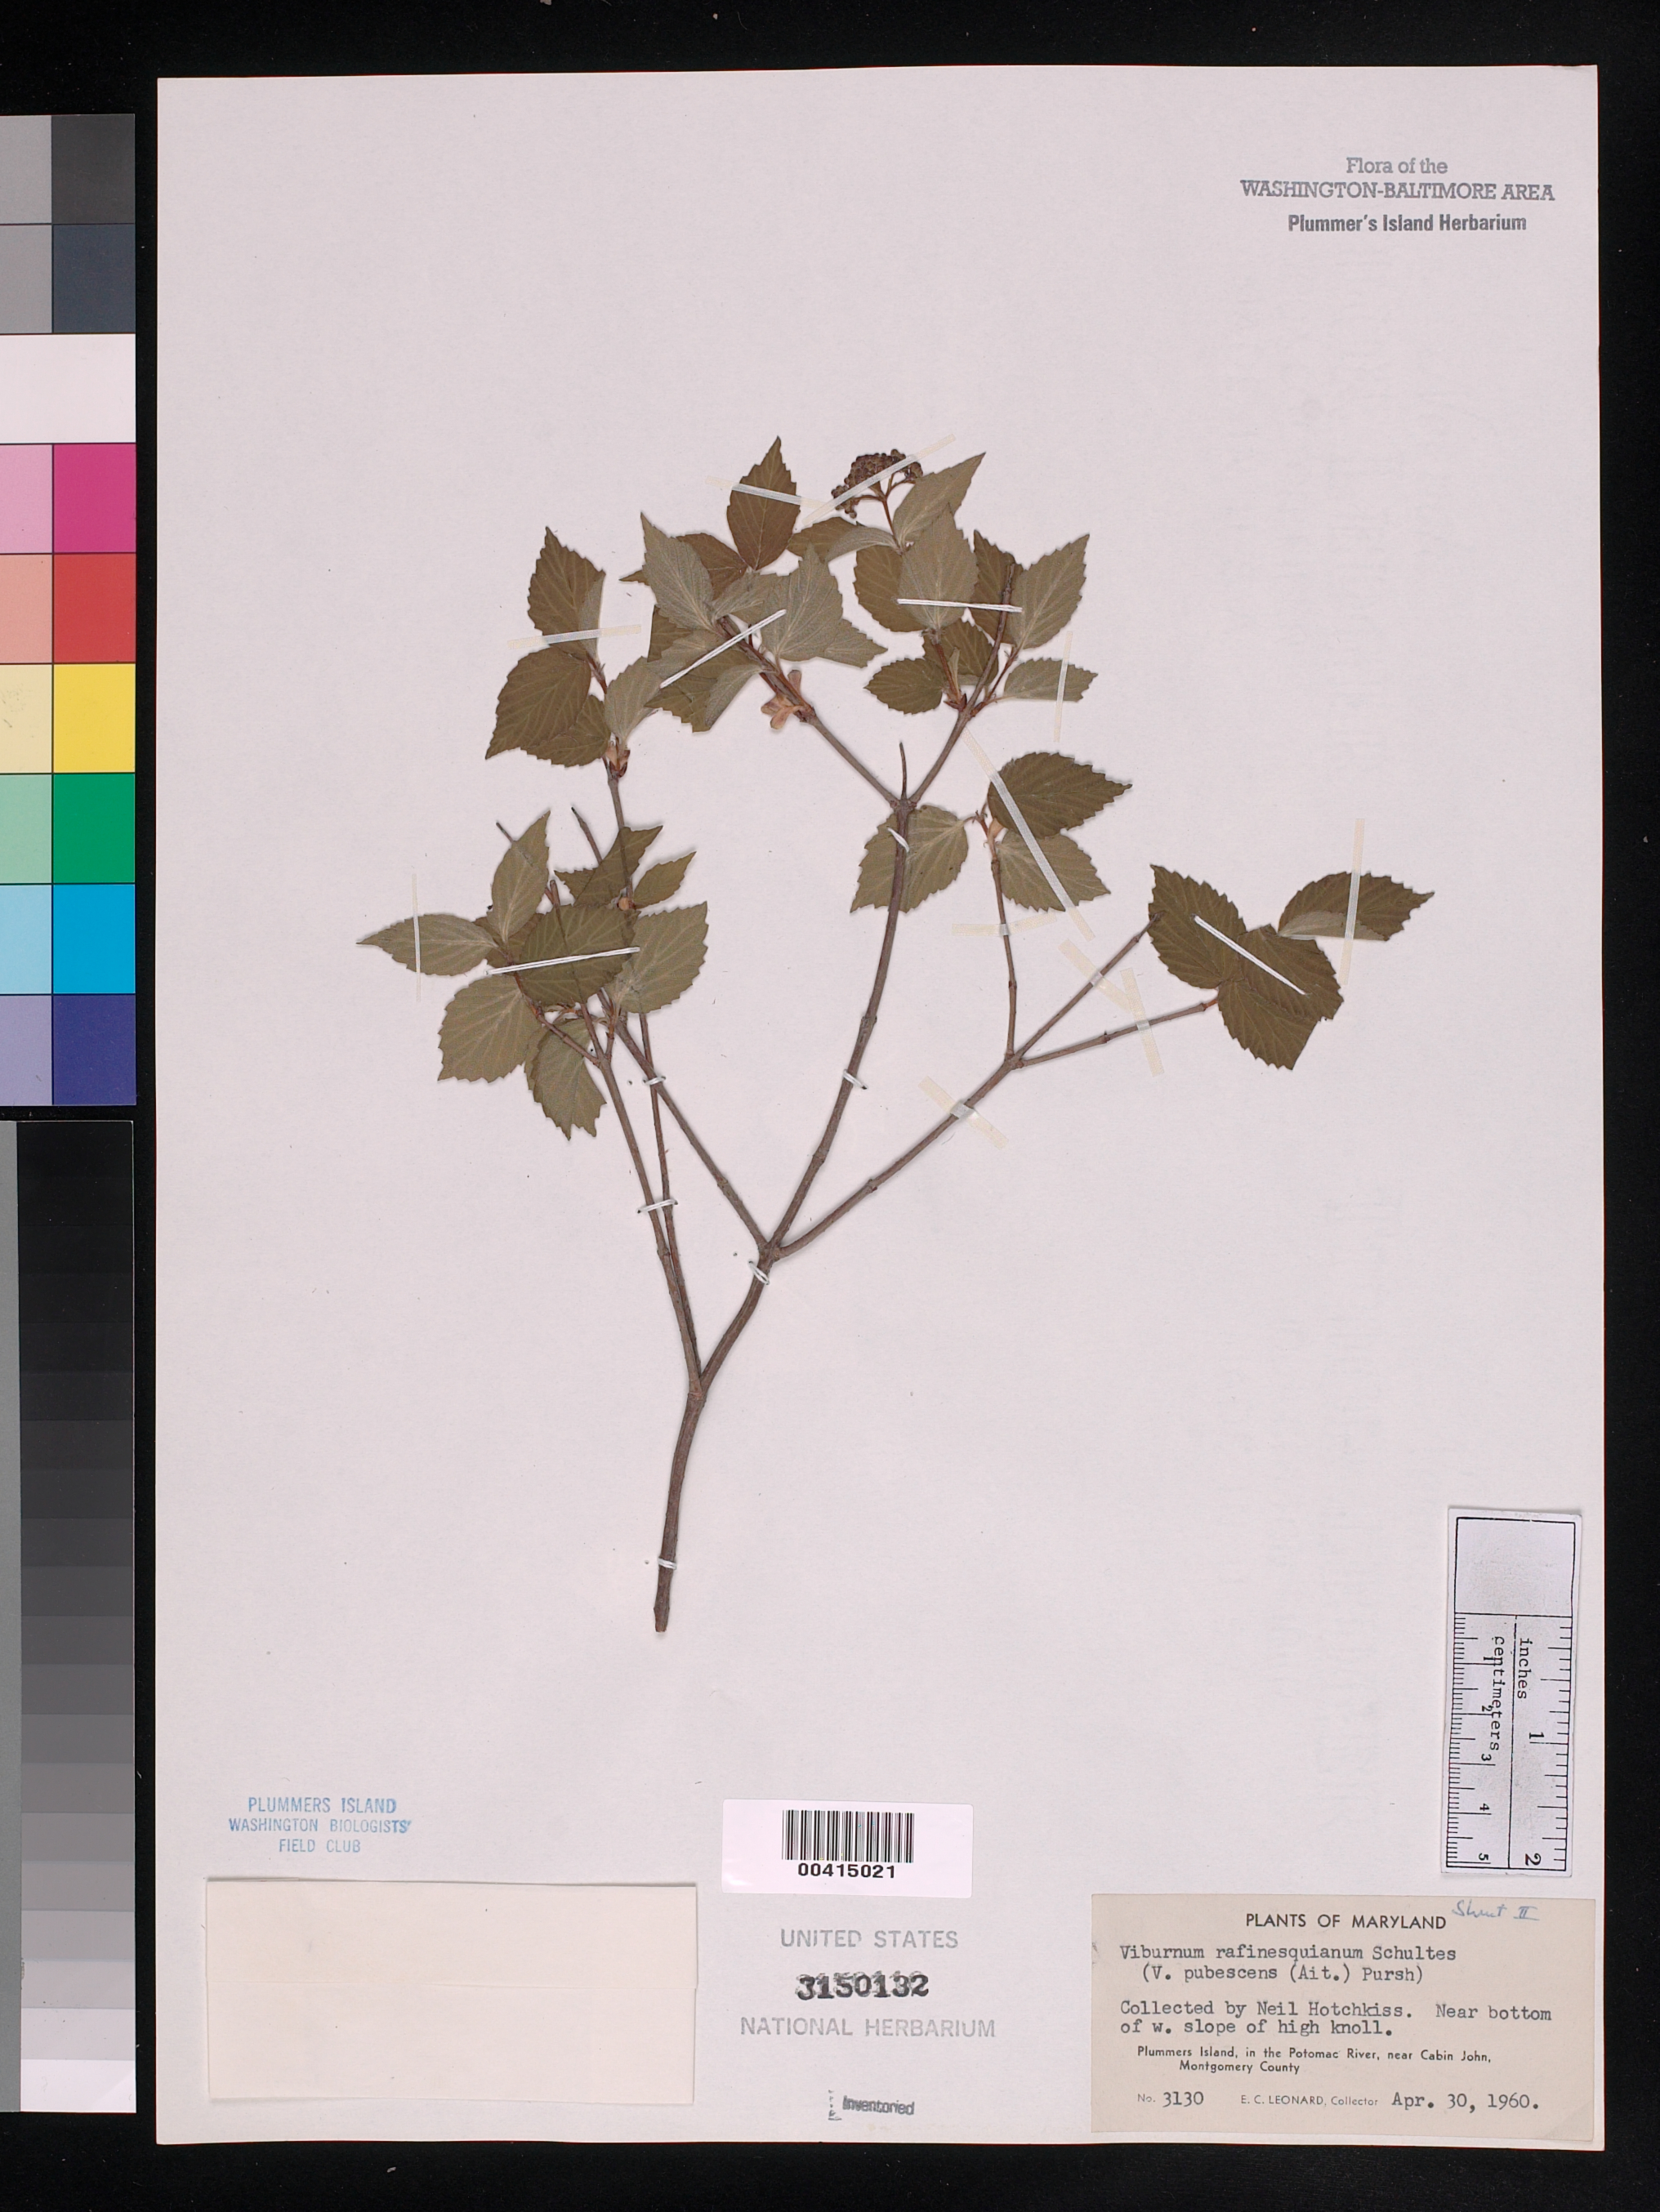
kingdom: Plantae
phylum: Tracheophyta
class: Magnoliopsida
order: Dipsacales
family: Viburnaceae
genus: Viburnum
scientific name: Viburnum rafinesqueanum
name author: Schult.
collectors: E. C. Leonard & N. Hotchkiss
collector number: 3130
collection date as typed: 30 Apr 1960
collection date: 1960-04-30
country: United States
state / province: Maryland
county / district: Montgomery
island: Plummers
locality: Plummer's Island, near Bottom of W slope of high knoll C. & O. Canal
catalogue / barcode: US 3150132